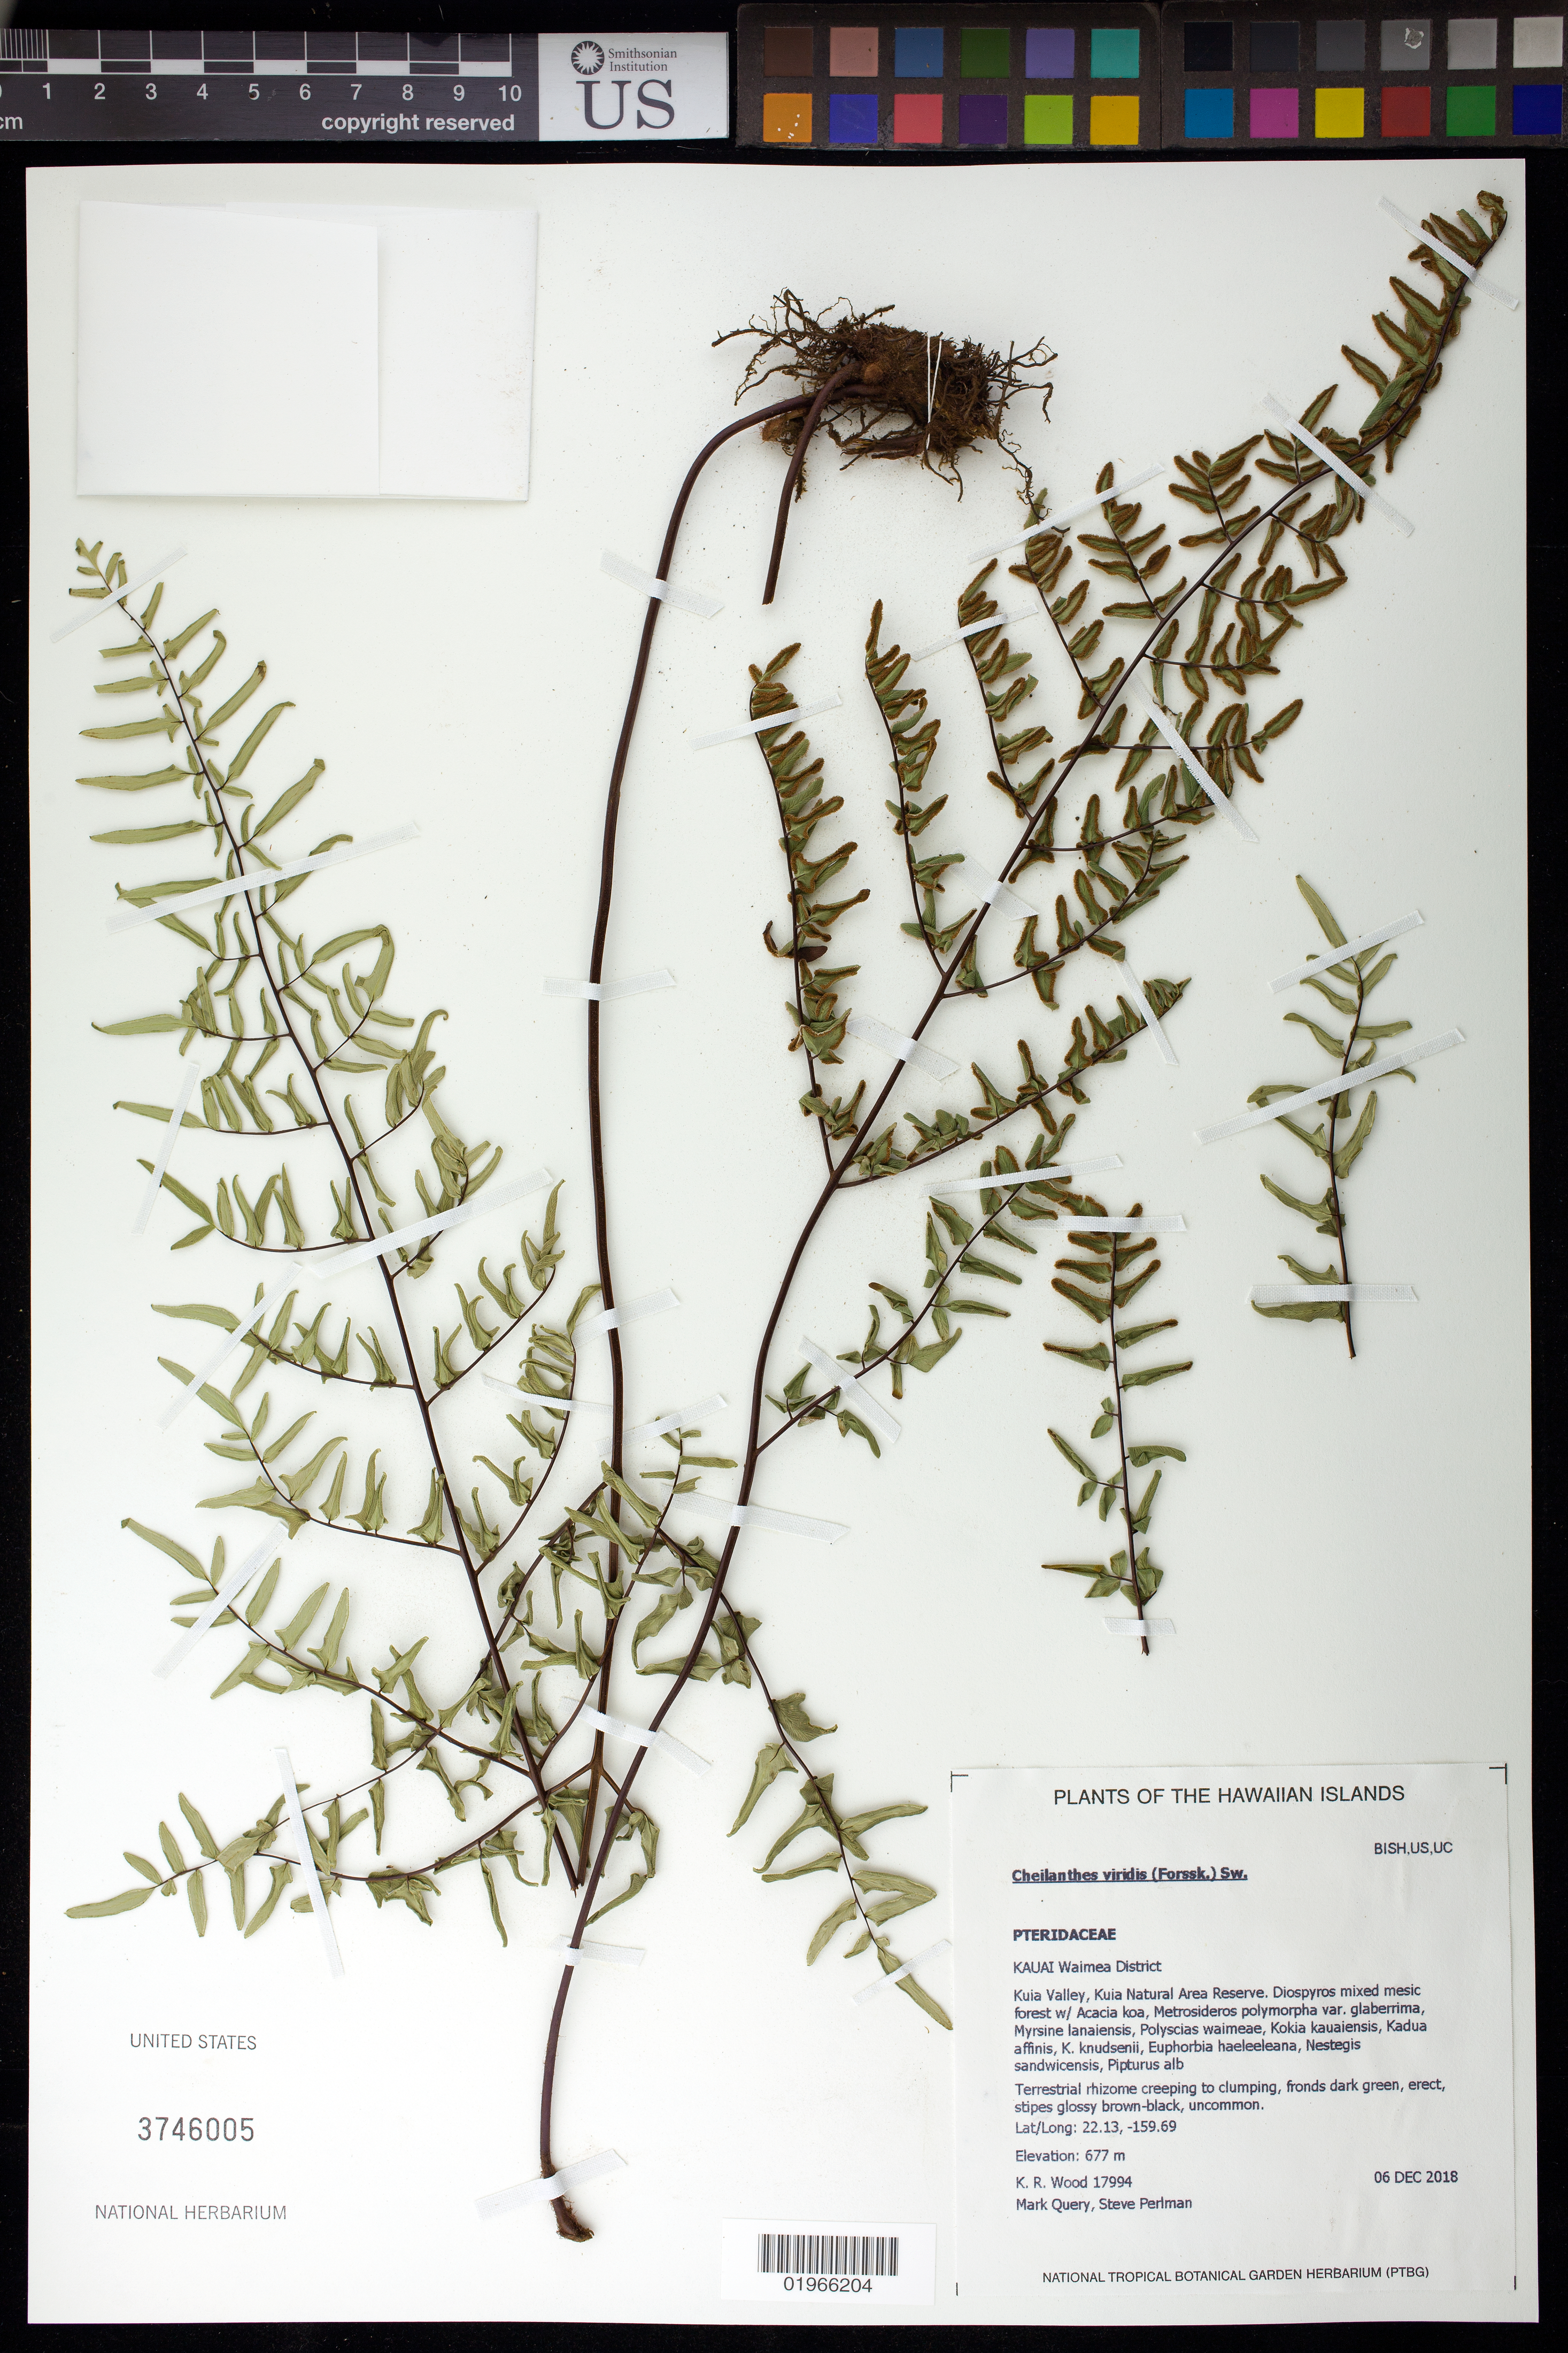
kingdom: Plantae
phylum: Tracheophyta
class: Polypodiopsida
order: Polypodiales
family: Pteridaceae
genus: Cheilanthes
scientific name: Cheilanthes viridis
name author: (Forssk.) Sw.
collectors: K. R. Wood, M. Query & S. P. Perlman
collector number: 17994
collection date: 2018-12-06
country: United States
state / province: Hawaii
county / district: Kauai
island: Kaua'i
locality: Waimea District, Kuia Valley, Kuia Natural Area Reserve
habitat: Mixed mesic forest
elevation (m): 677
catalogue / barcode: US 3746005